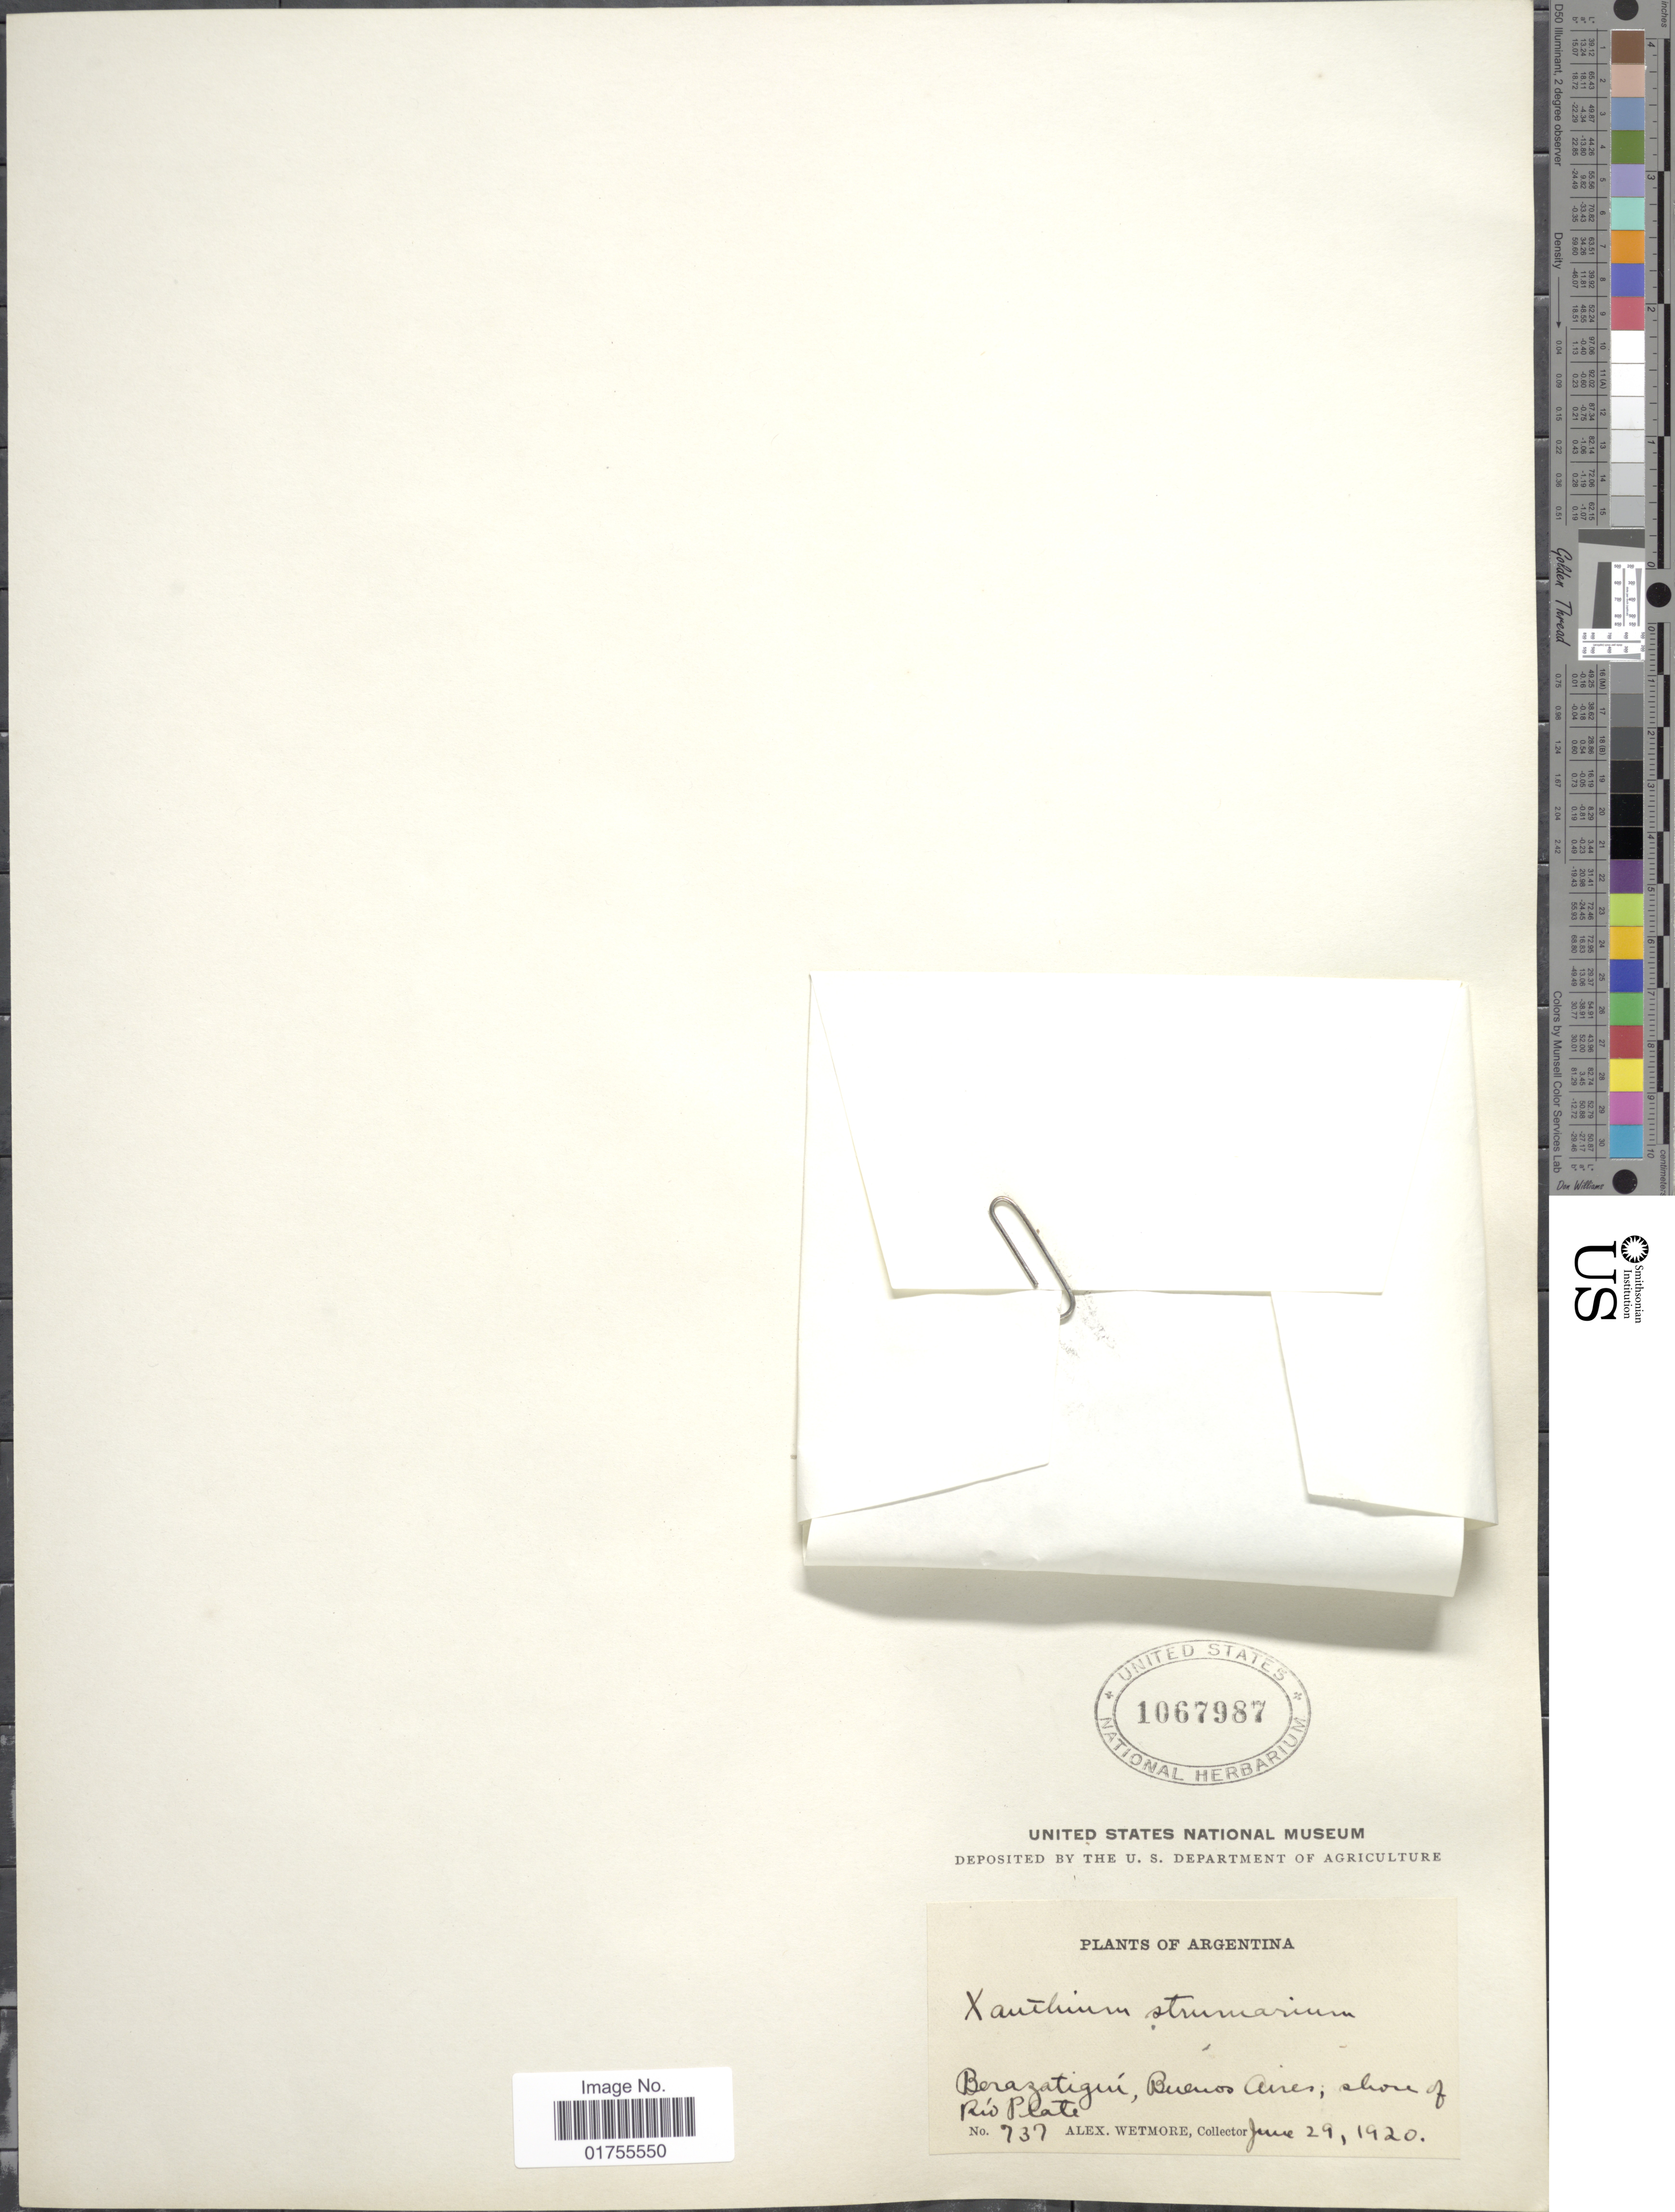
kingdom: Plantae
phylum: Tracheophyta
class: Magnoliopsida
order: Asterales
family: Asteraceae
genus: Xanthium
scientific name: Xanthium strumarium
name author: L.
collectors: A. Wetmore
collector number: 737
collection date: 1920-06-29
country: Argentina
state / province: Buenos Aires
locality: Berazategui, shore of Rio Plata.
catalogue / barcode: US 1067987